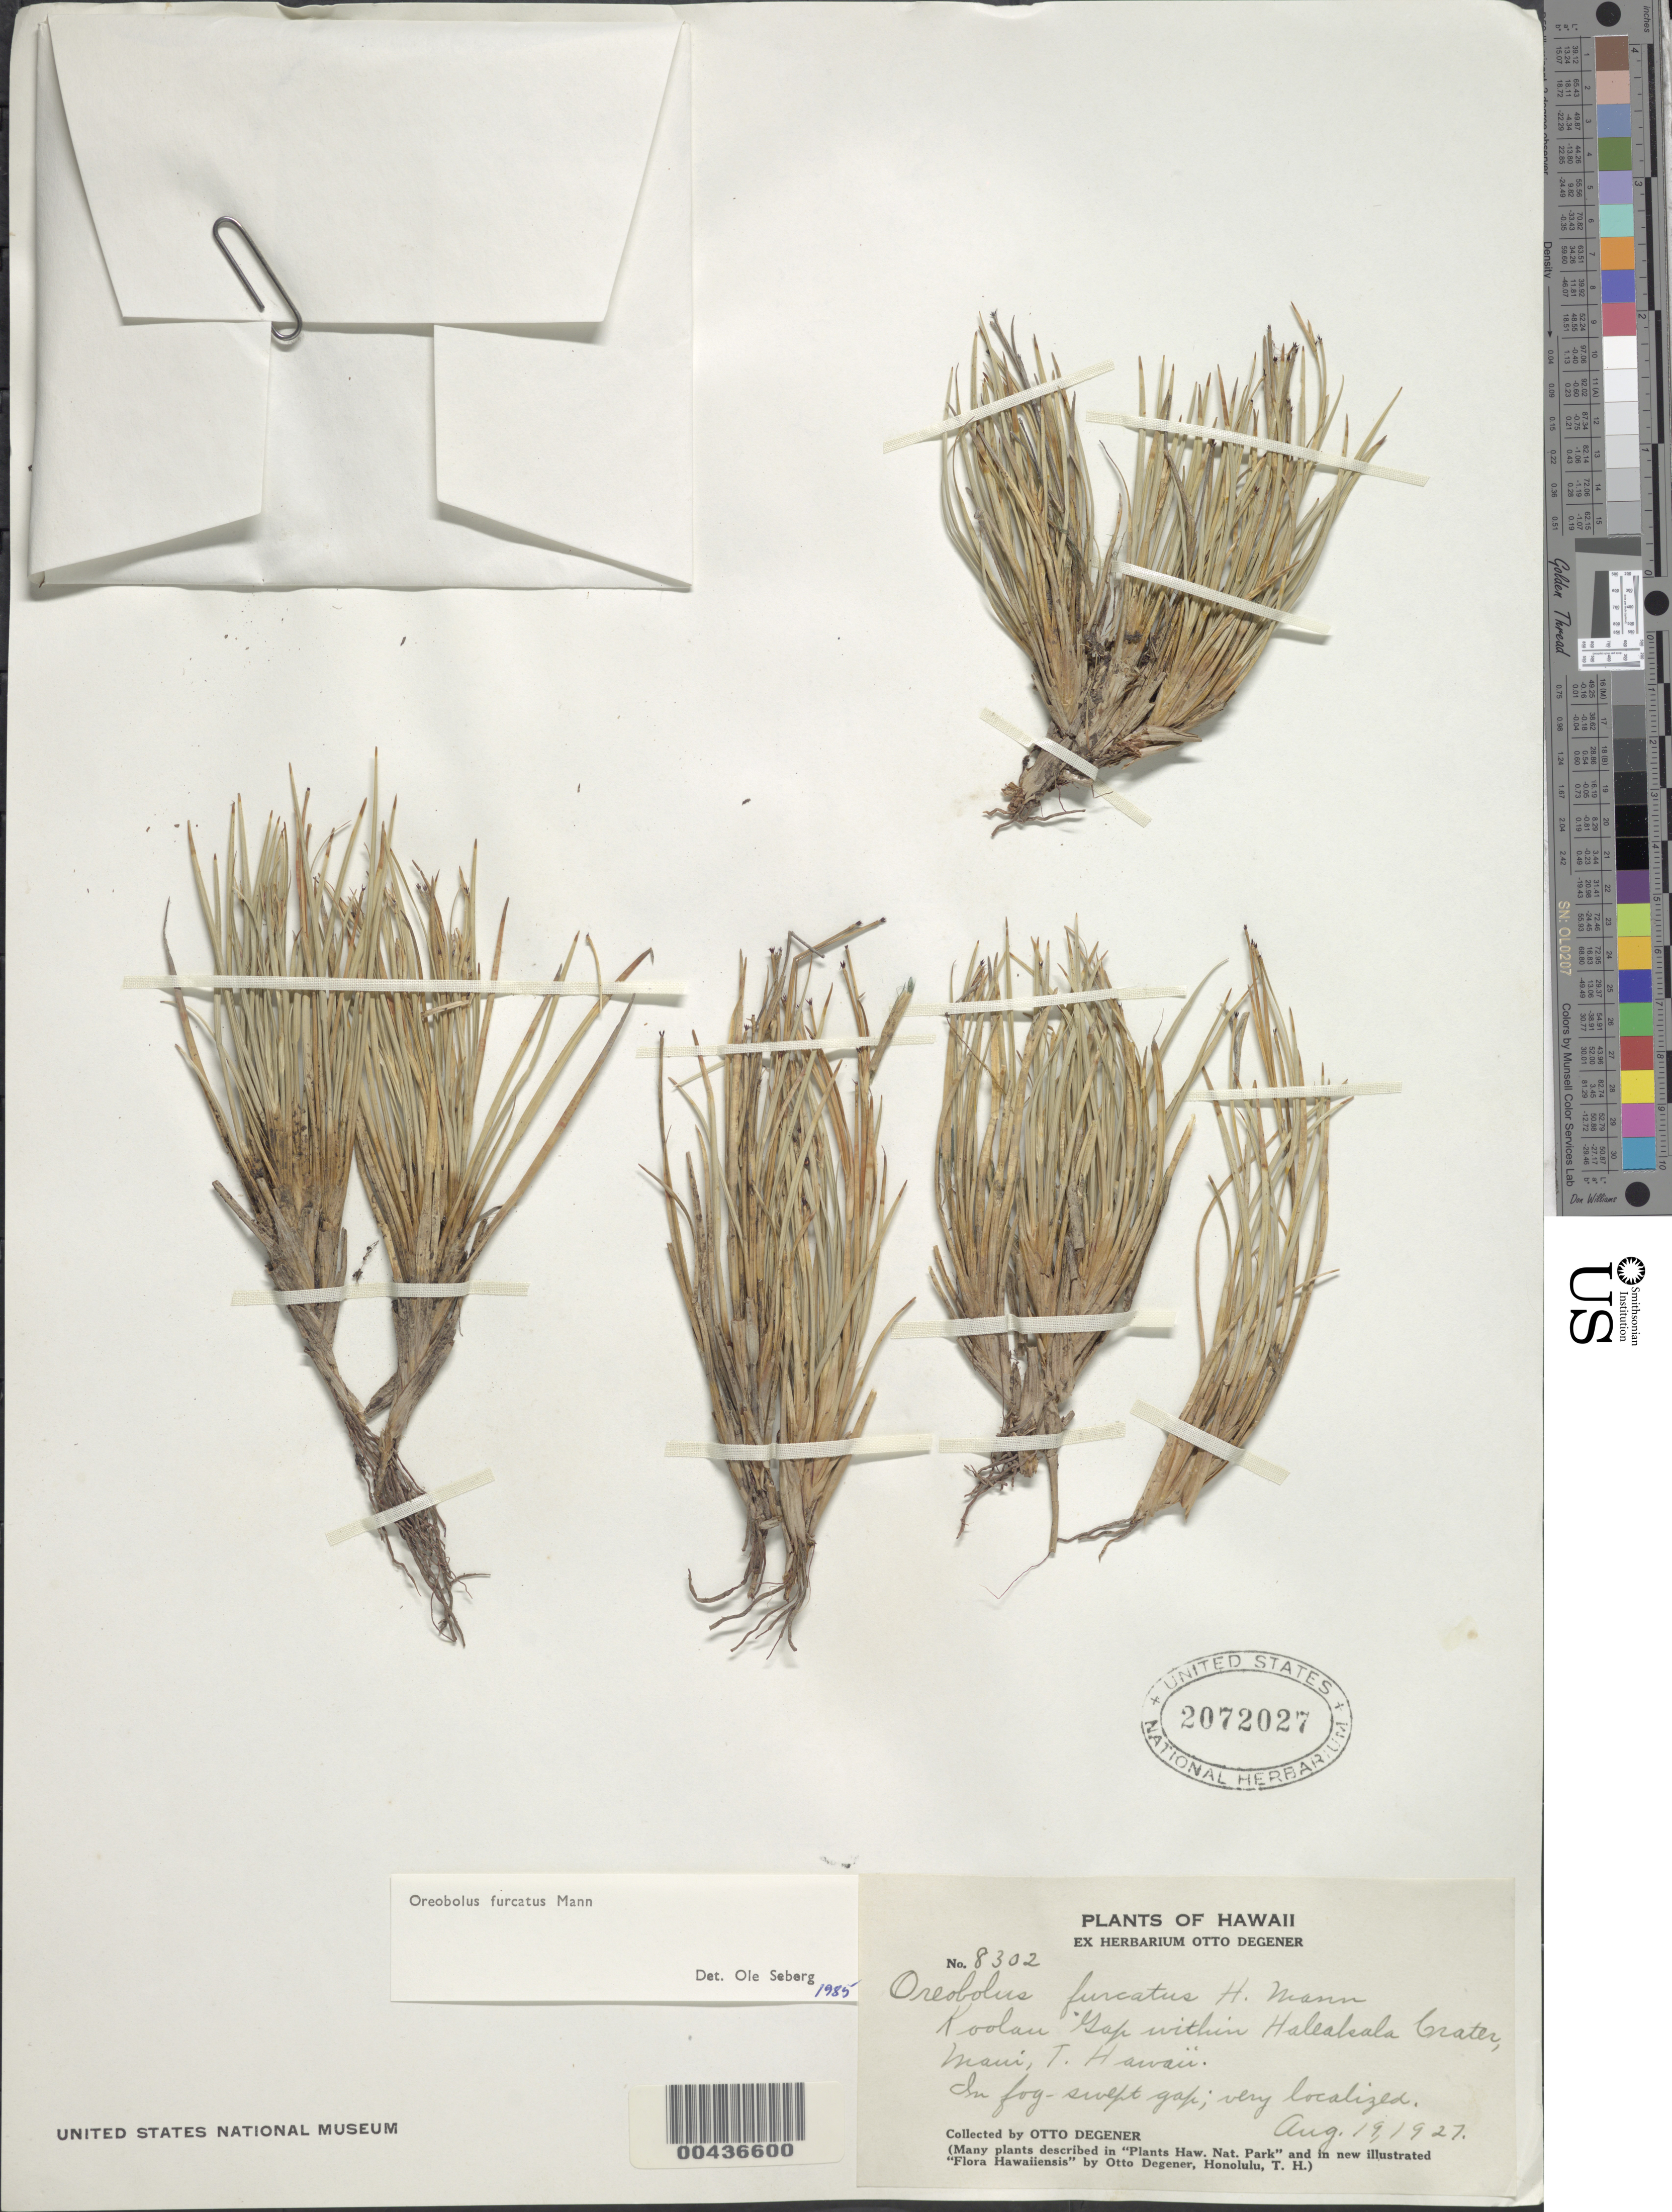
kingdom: Plantae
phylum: Tracheophyta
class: Liliopsida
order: Poales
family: Cyperaceae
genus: Oreobolus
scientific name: Oreobolus furcatus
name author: H. Mann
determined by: Seberg, O.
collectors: O. Degener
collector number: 8302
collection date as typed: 19 Aug 1927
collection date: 1927-08-19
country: United States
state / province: Hawaii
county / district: Maui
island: Maui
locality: Koolau Gap within Haleakala Crater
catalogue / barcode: US 2072027